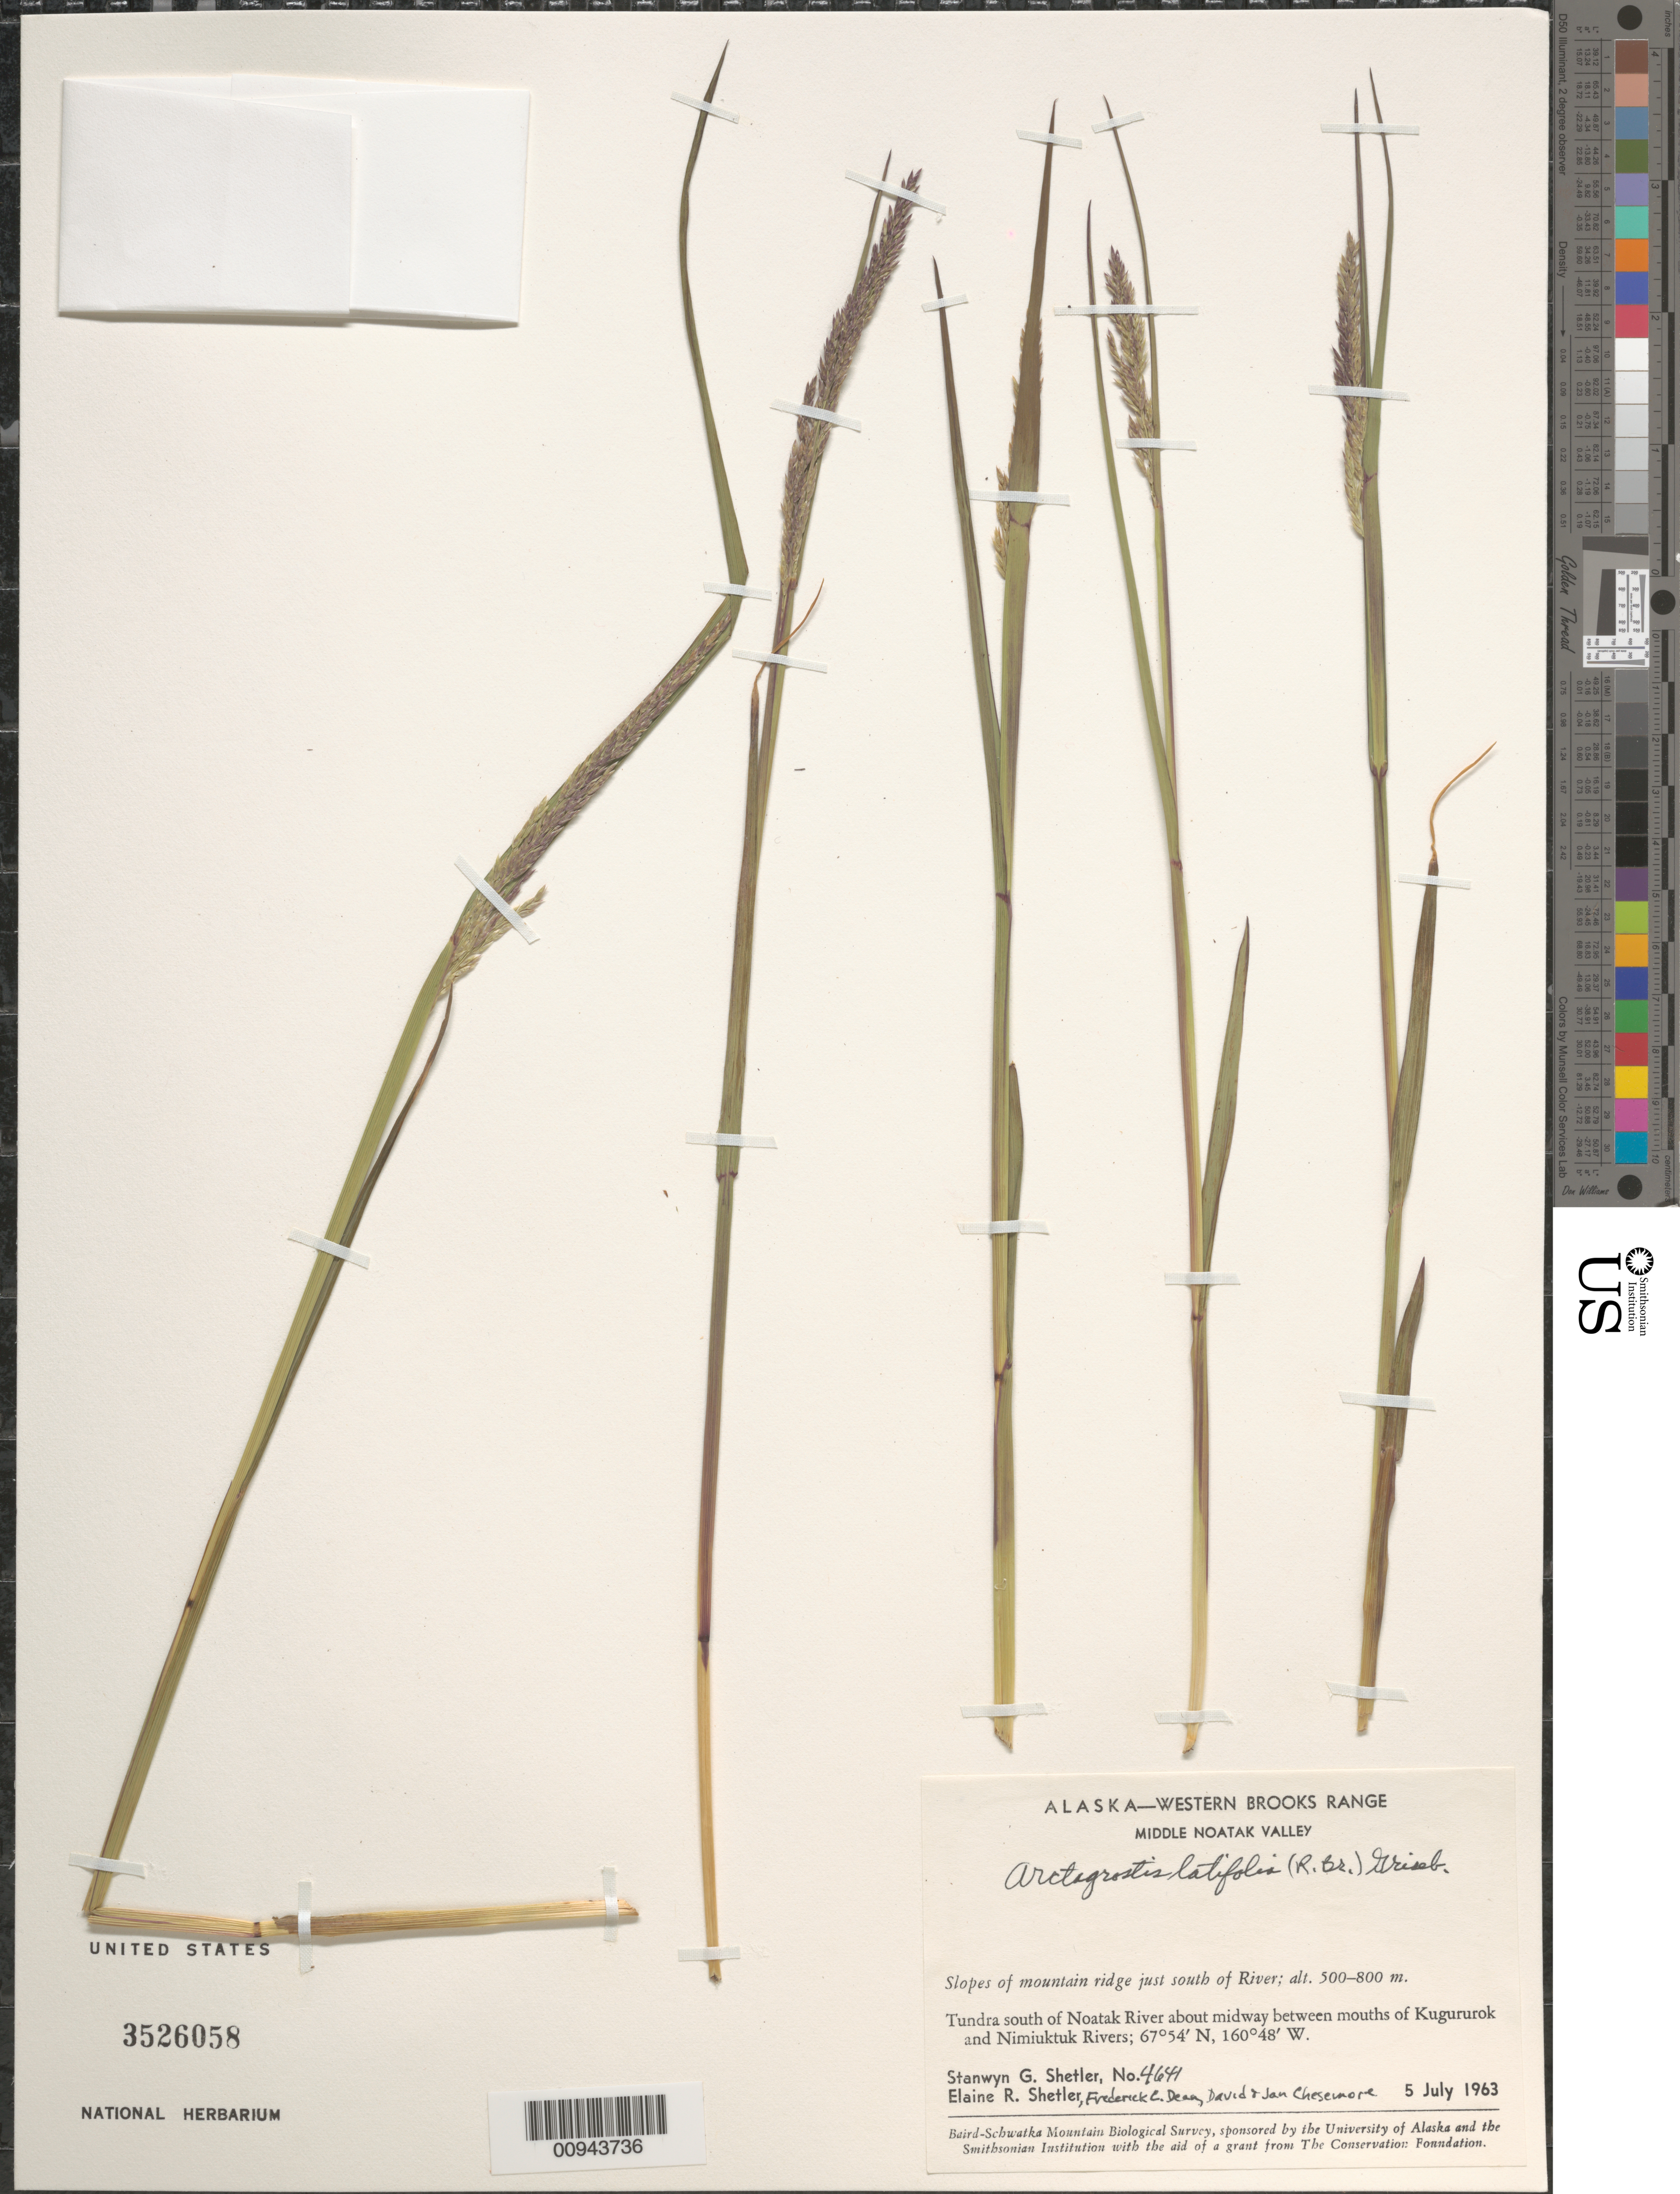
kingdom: Plantae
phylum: Tracheophyta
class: Liliopsida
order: Poales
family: Poaceae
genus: Arctagrostis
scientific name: Arctagrostis latifolia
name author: (R. Br.) Griseb.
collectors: S. Shetler, E. R. Shetler, F. C. Dean, D. Chesemore & J. Chesemore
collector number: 4641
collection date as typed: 05 Jul 1963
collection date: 1963-07-05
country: United States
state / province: Alaska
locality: S of Noatak River about midway between mouths of Kugururok and Nimiuktuk Rivers. Western Brooks Range, Middle Noatak Valley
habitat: Tundra. Slopes of mountain ridge just south of River.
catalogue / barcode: US 3526058